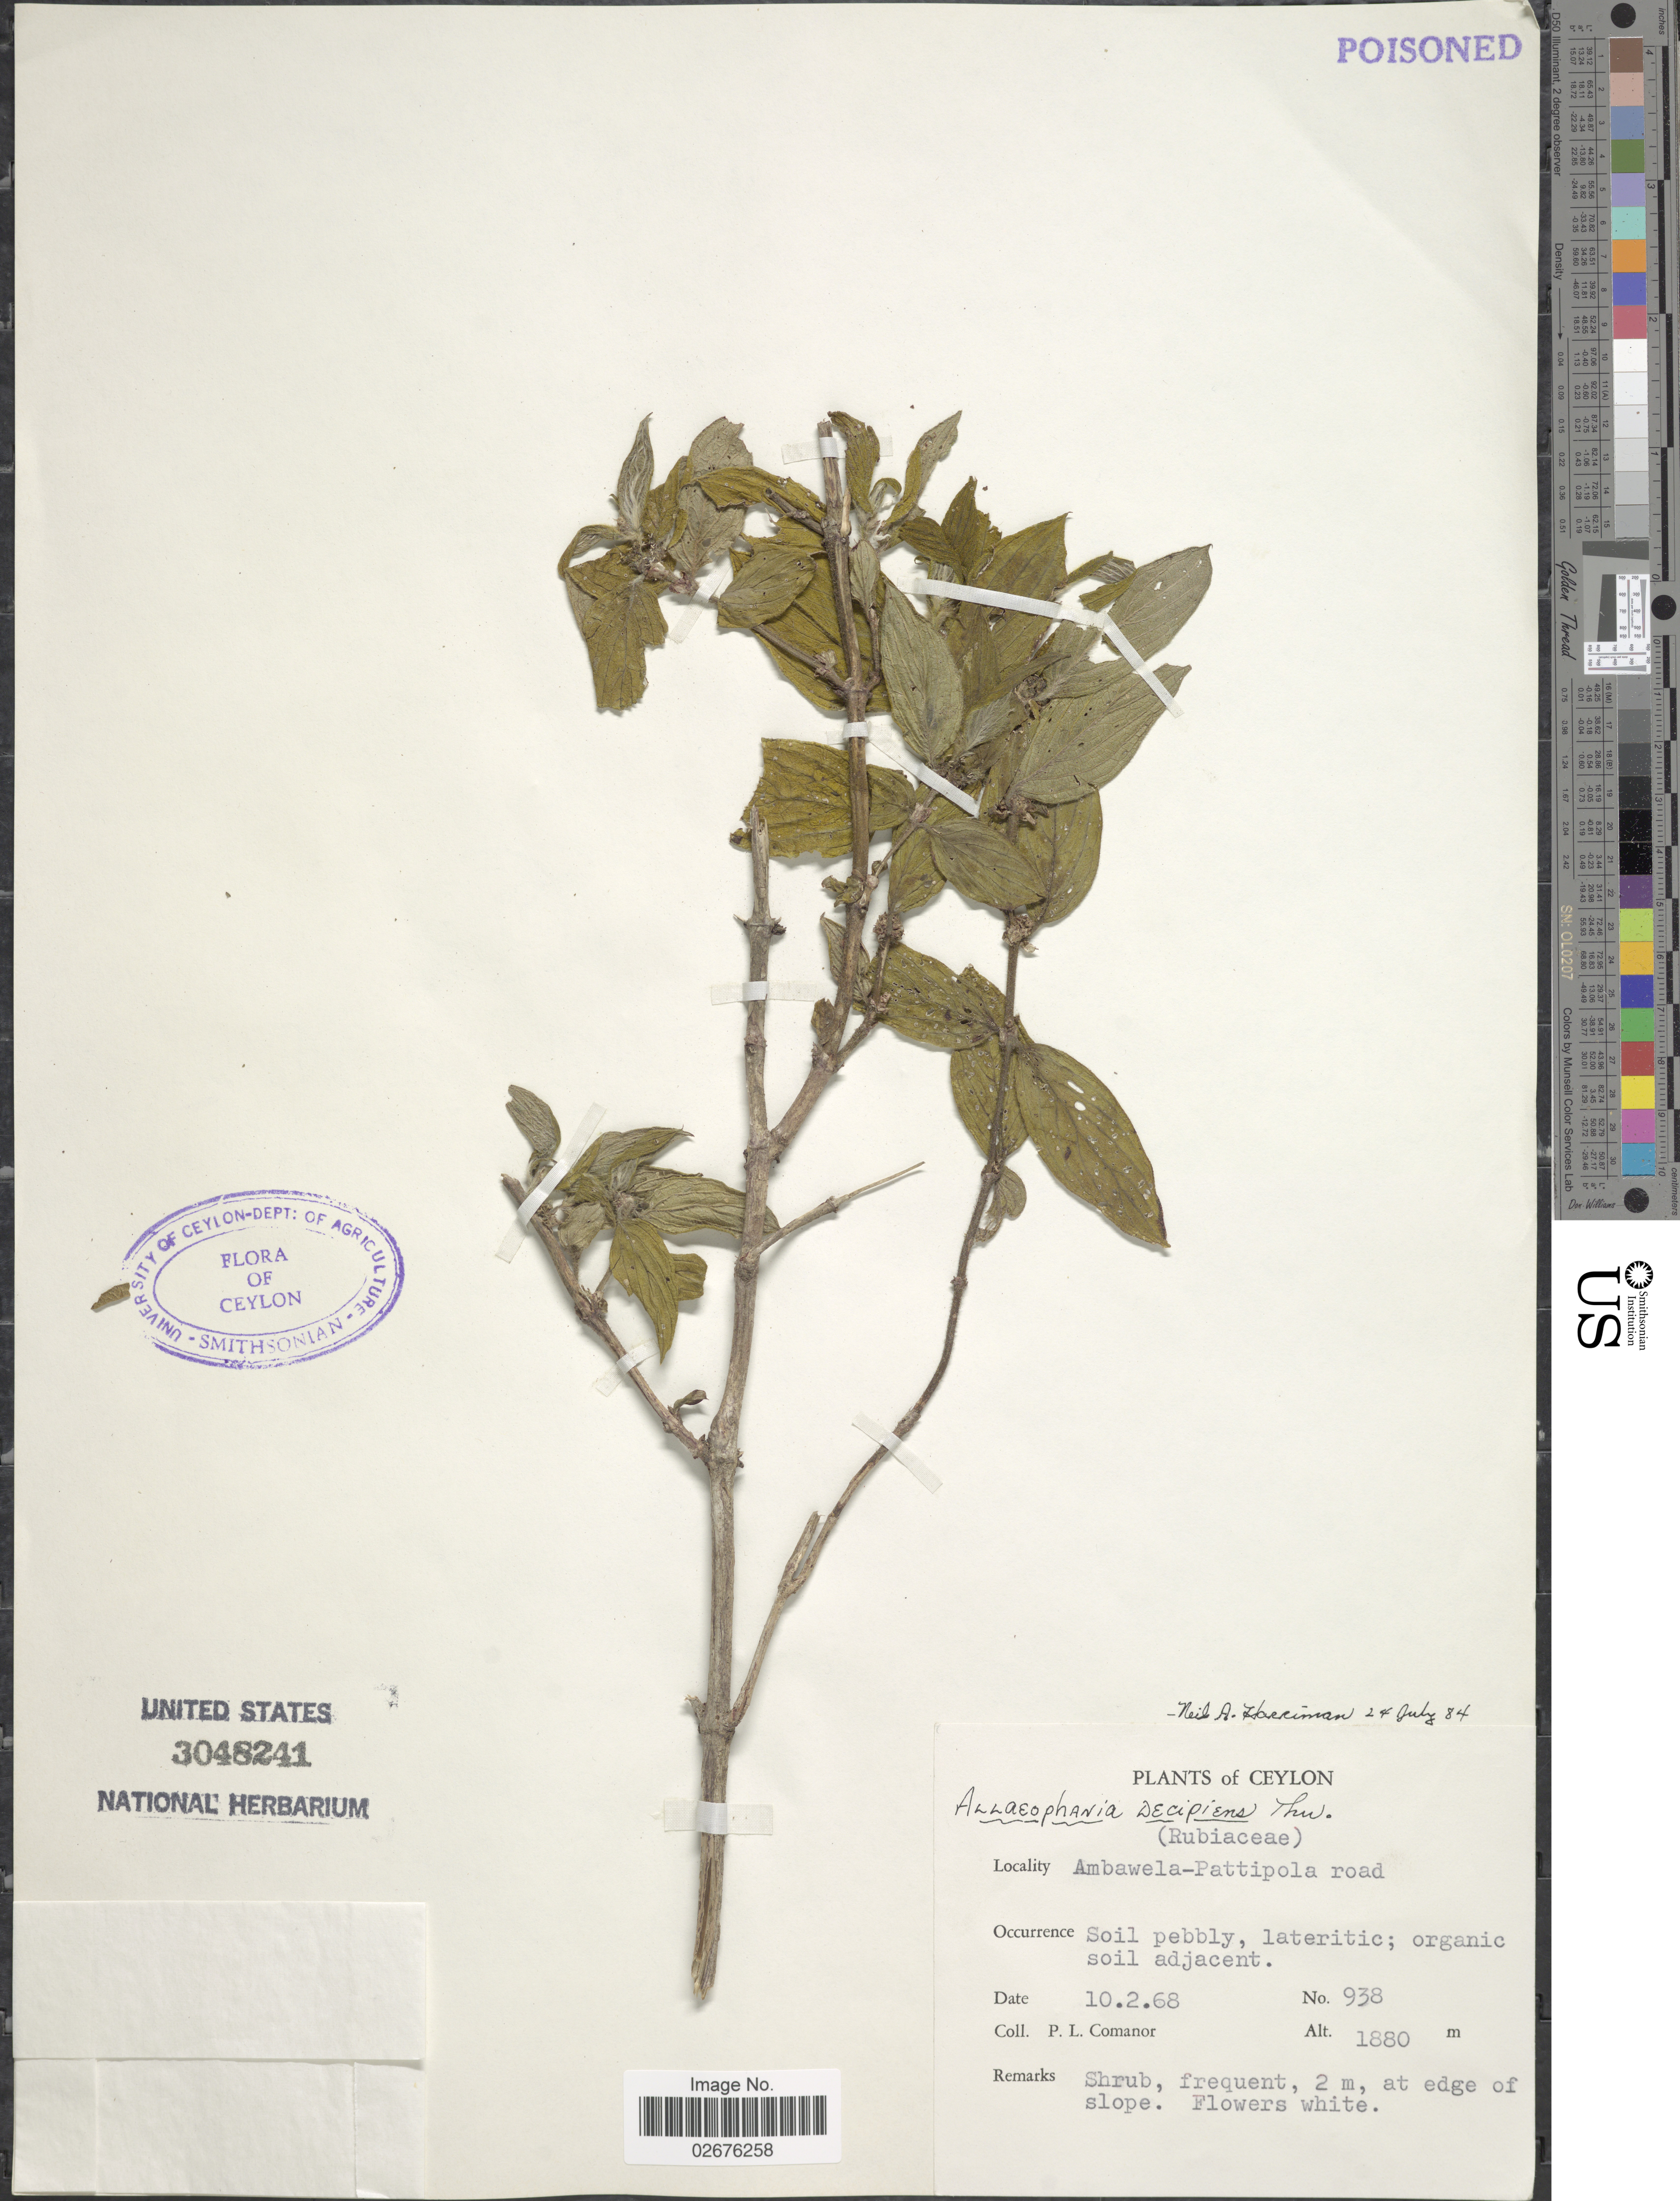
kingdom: Plantae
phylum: Tracheophyta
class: Magnoliopsida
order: Gentianales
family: Rubiaceae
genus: Allaeophania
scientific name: Allaeophania decipiens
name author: Thwaites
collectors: P. Comanor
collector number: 938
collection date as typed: Transcribed d/m/y: 10/2/68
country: Sri Lanka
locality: Ceylon. Ambawela-Pattipola road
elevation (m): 1880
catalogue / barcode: US 3048241